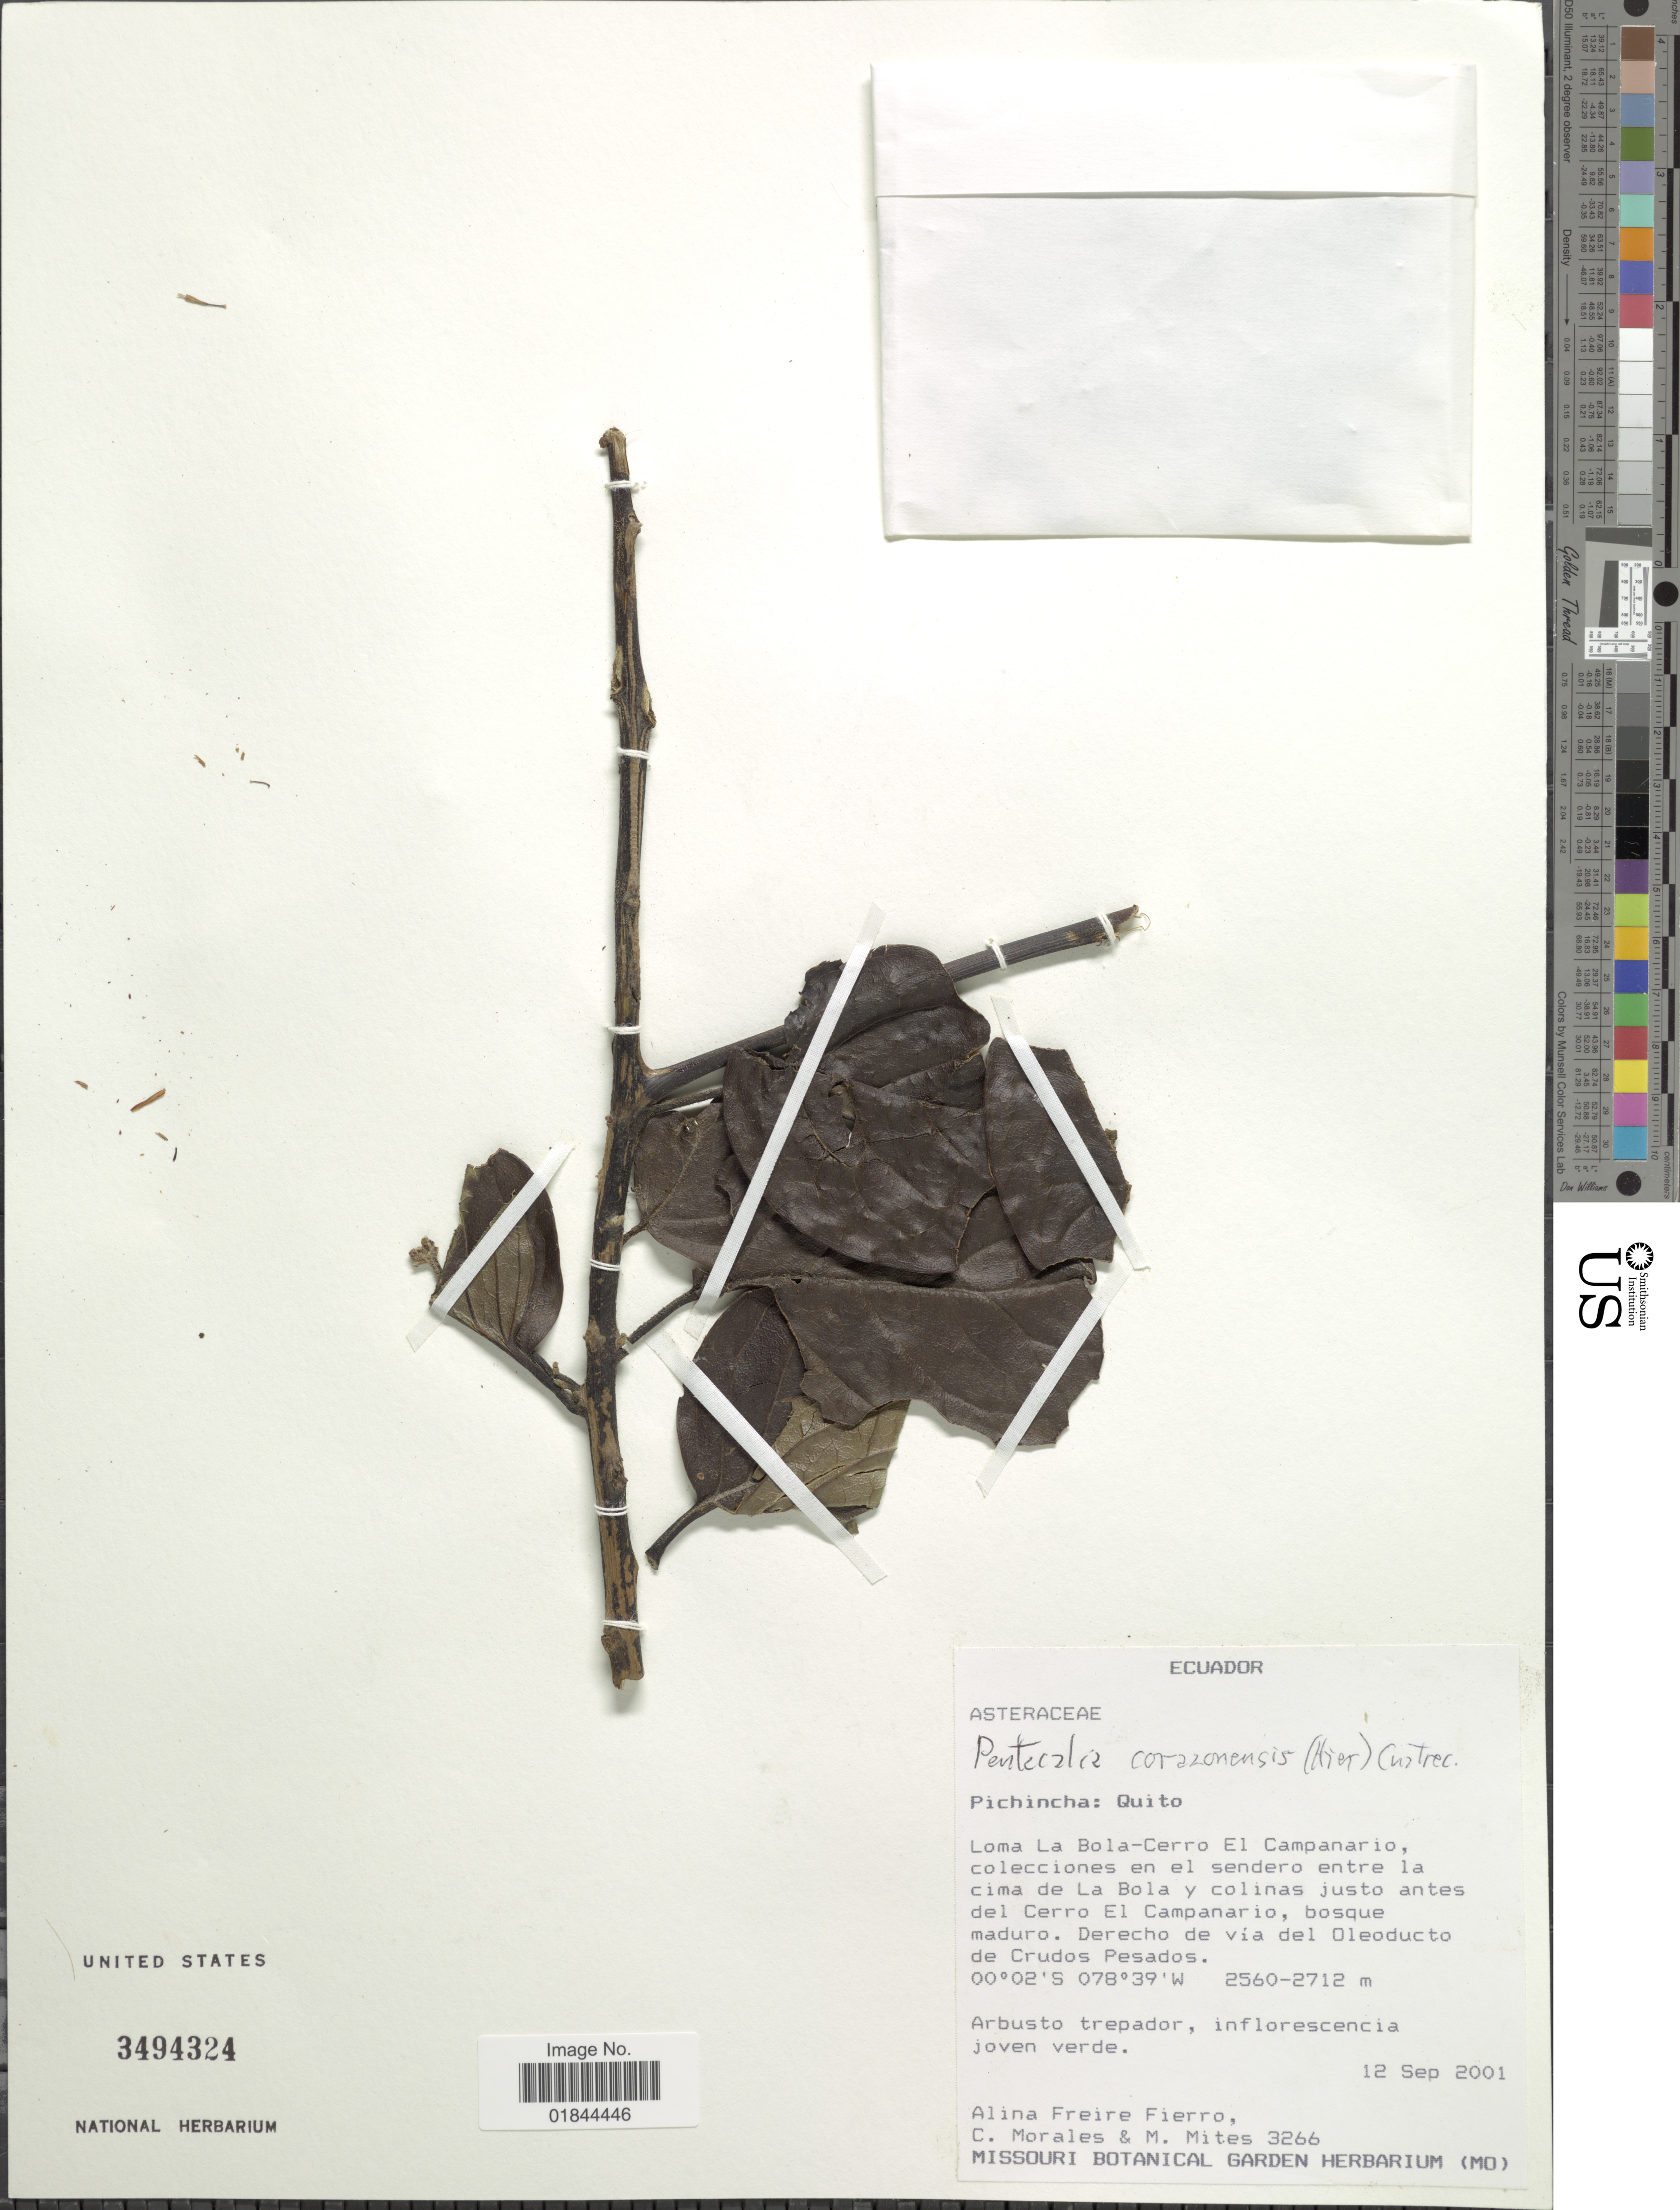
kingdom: Plantae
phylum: Tracheophyta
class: Magnoliopsida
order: Asterales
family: Asteraceae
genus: Pentacalia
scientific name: Pentacalia corazonensis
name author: (Hieron.) Cuatrec.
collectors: A. Freire-Fierro, C. Morales & M. Mites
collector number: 3266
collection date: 2001-09-12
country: Ecuador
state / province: Pichincha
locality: Quito, Loma La Bola-Cerro El Campanario, colecciones en el sendero entre la cima de La Bola y colinas justo antes del Cerro El Campanario, bosque maduro. Derecho de vía del Oleoducto de Crudos Pesados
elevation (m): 2560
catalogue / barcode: US 3494324